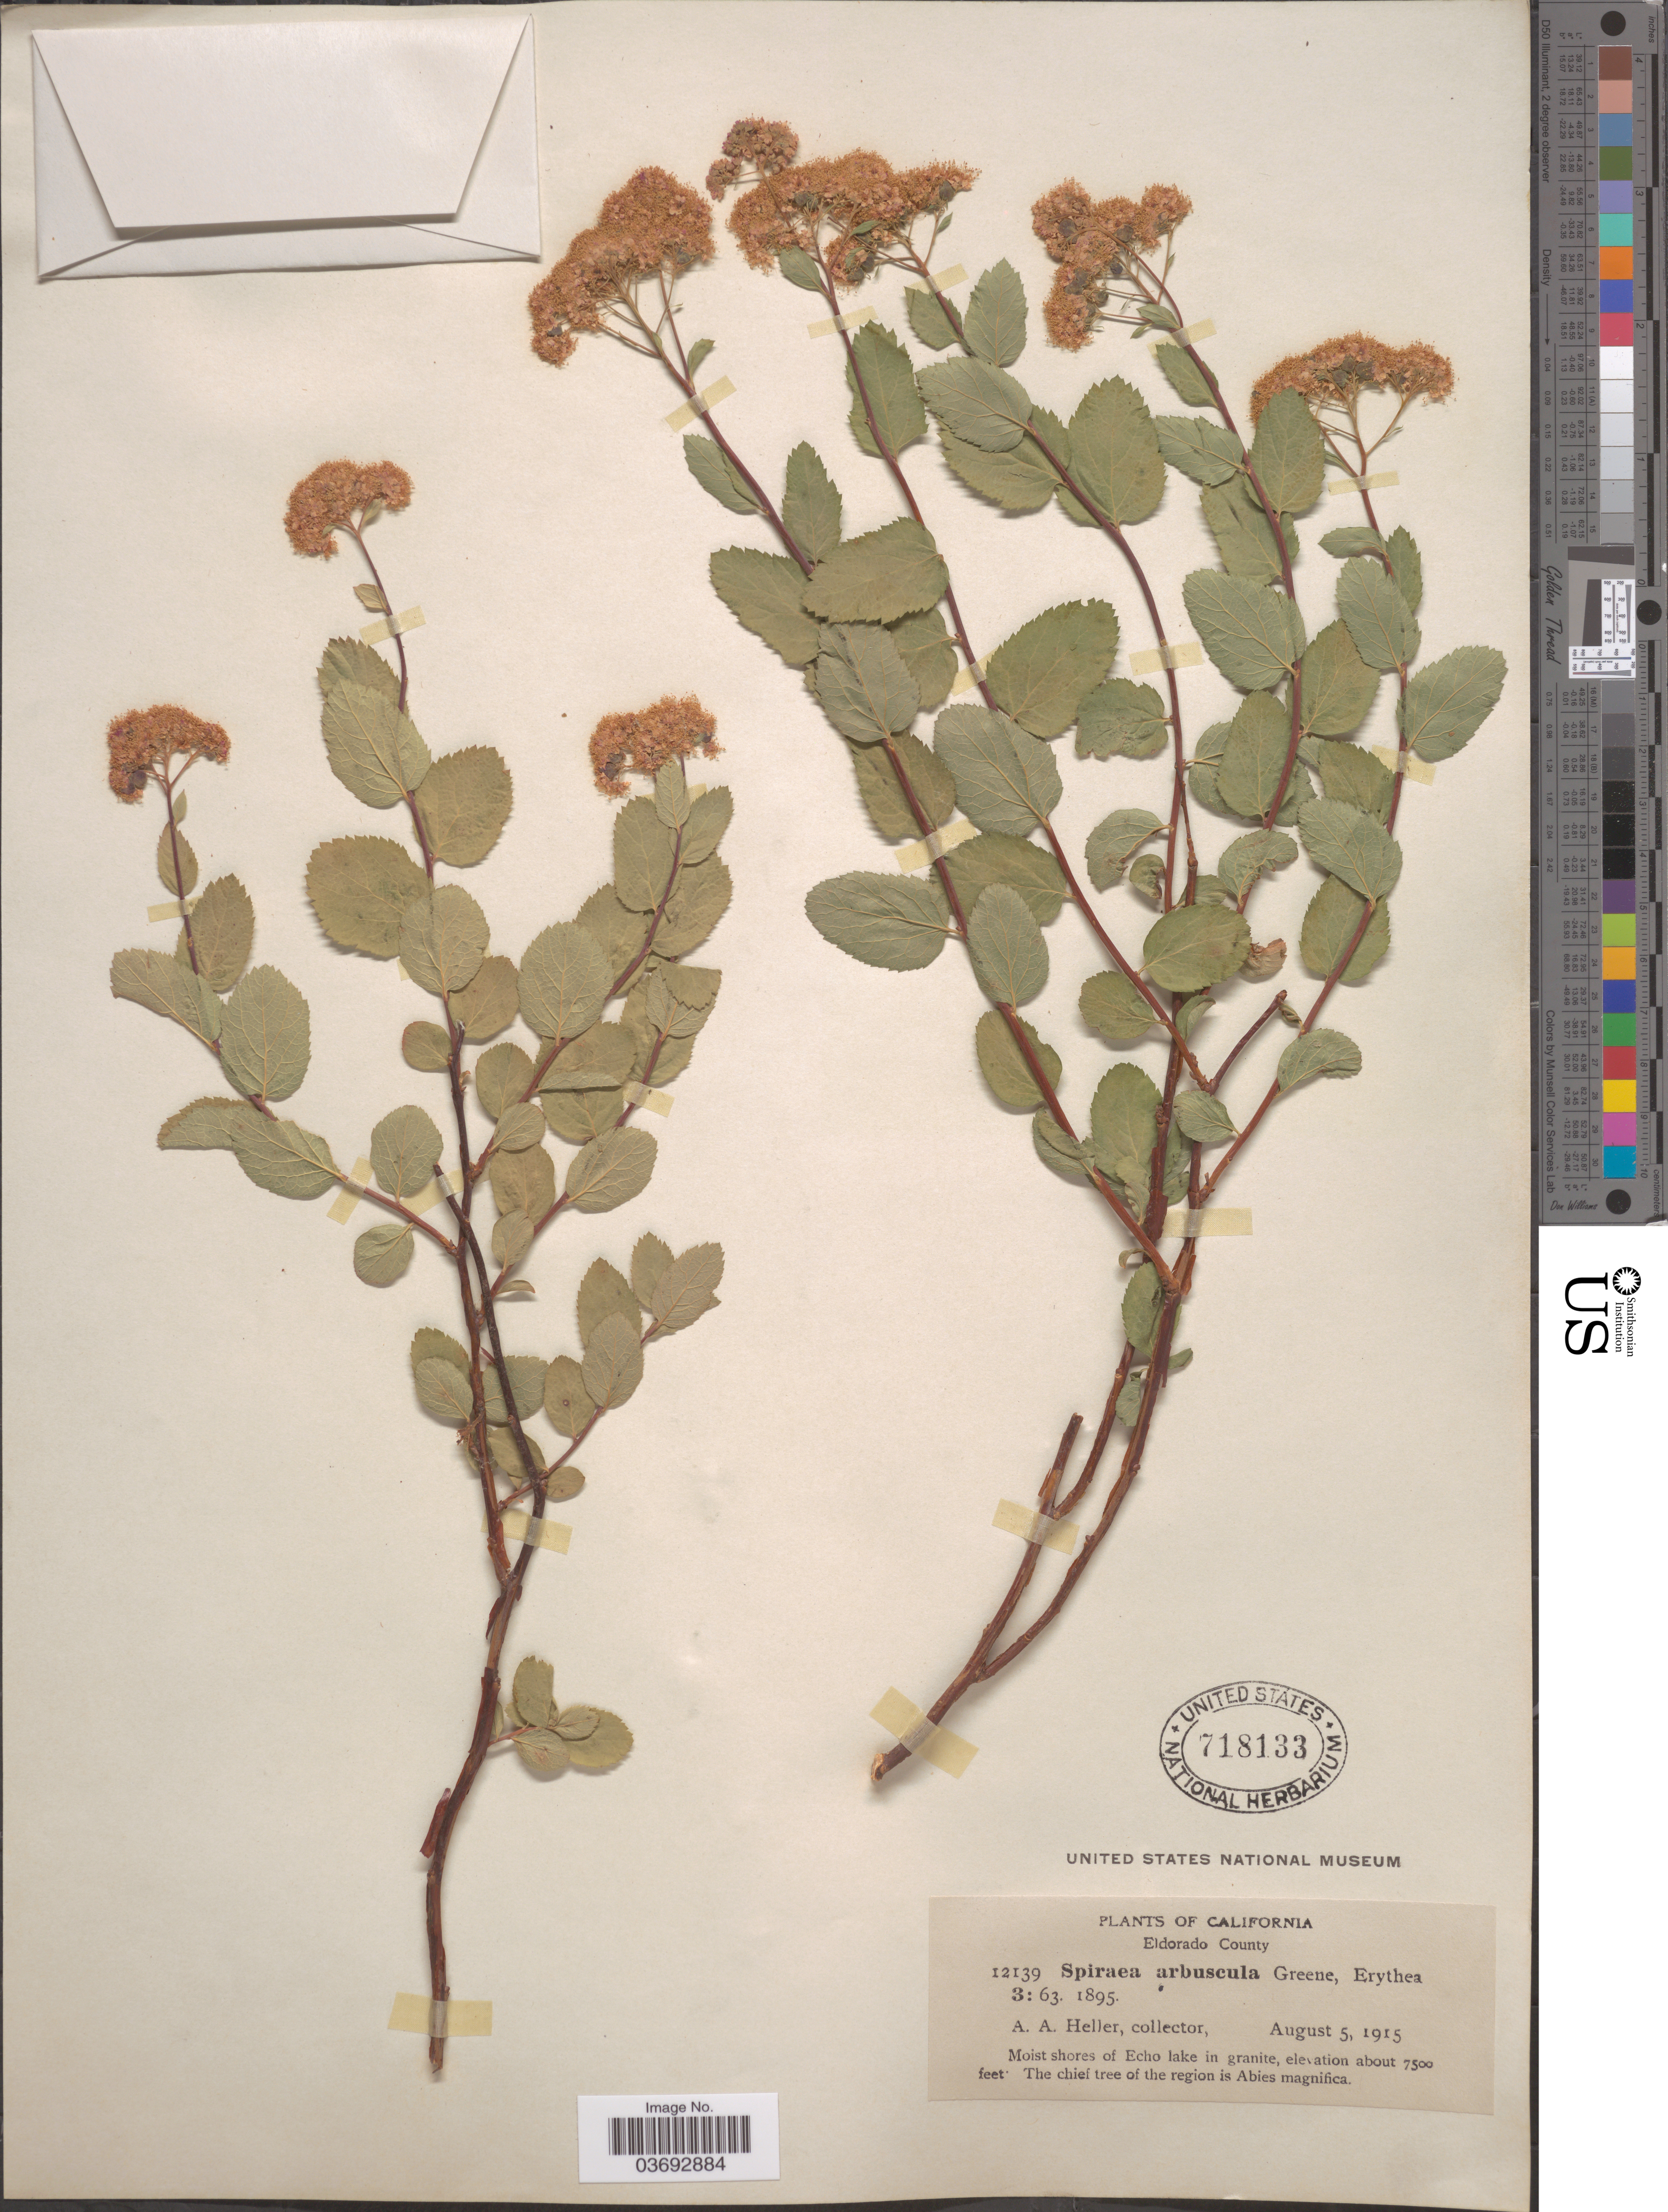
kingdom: Plantae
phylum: Tracheophyta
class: Magnoliopsida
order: Rosales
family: Rosaceae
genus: Spiraea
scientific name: Spiraea splendens var. splendens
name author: Baumann ex K. Koch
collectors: A. A. Heller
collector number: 12139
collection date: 1915-08-05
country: United States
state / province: California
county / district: El Dorado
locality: Eldorado County. Moist shores of Echo lake in granite.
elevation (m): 2286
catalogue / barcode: US 718133